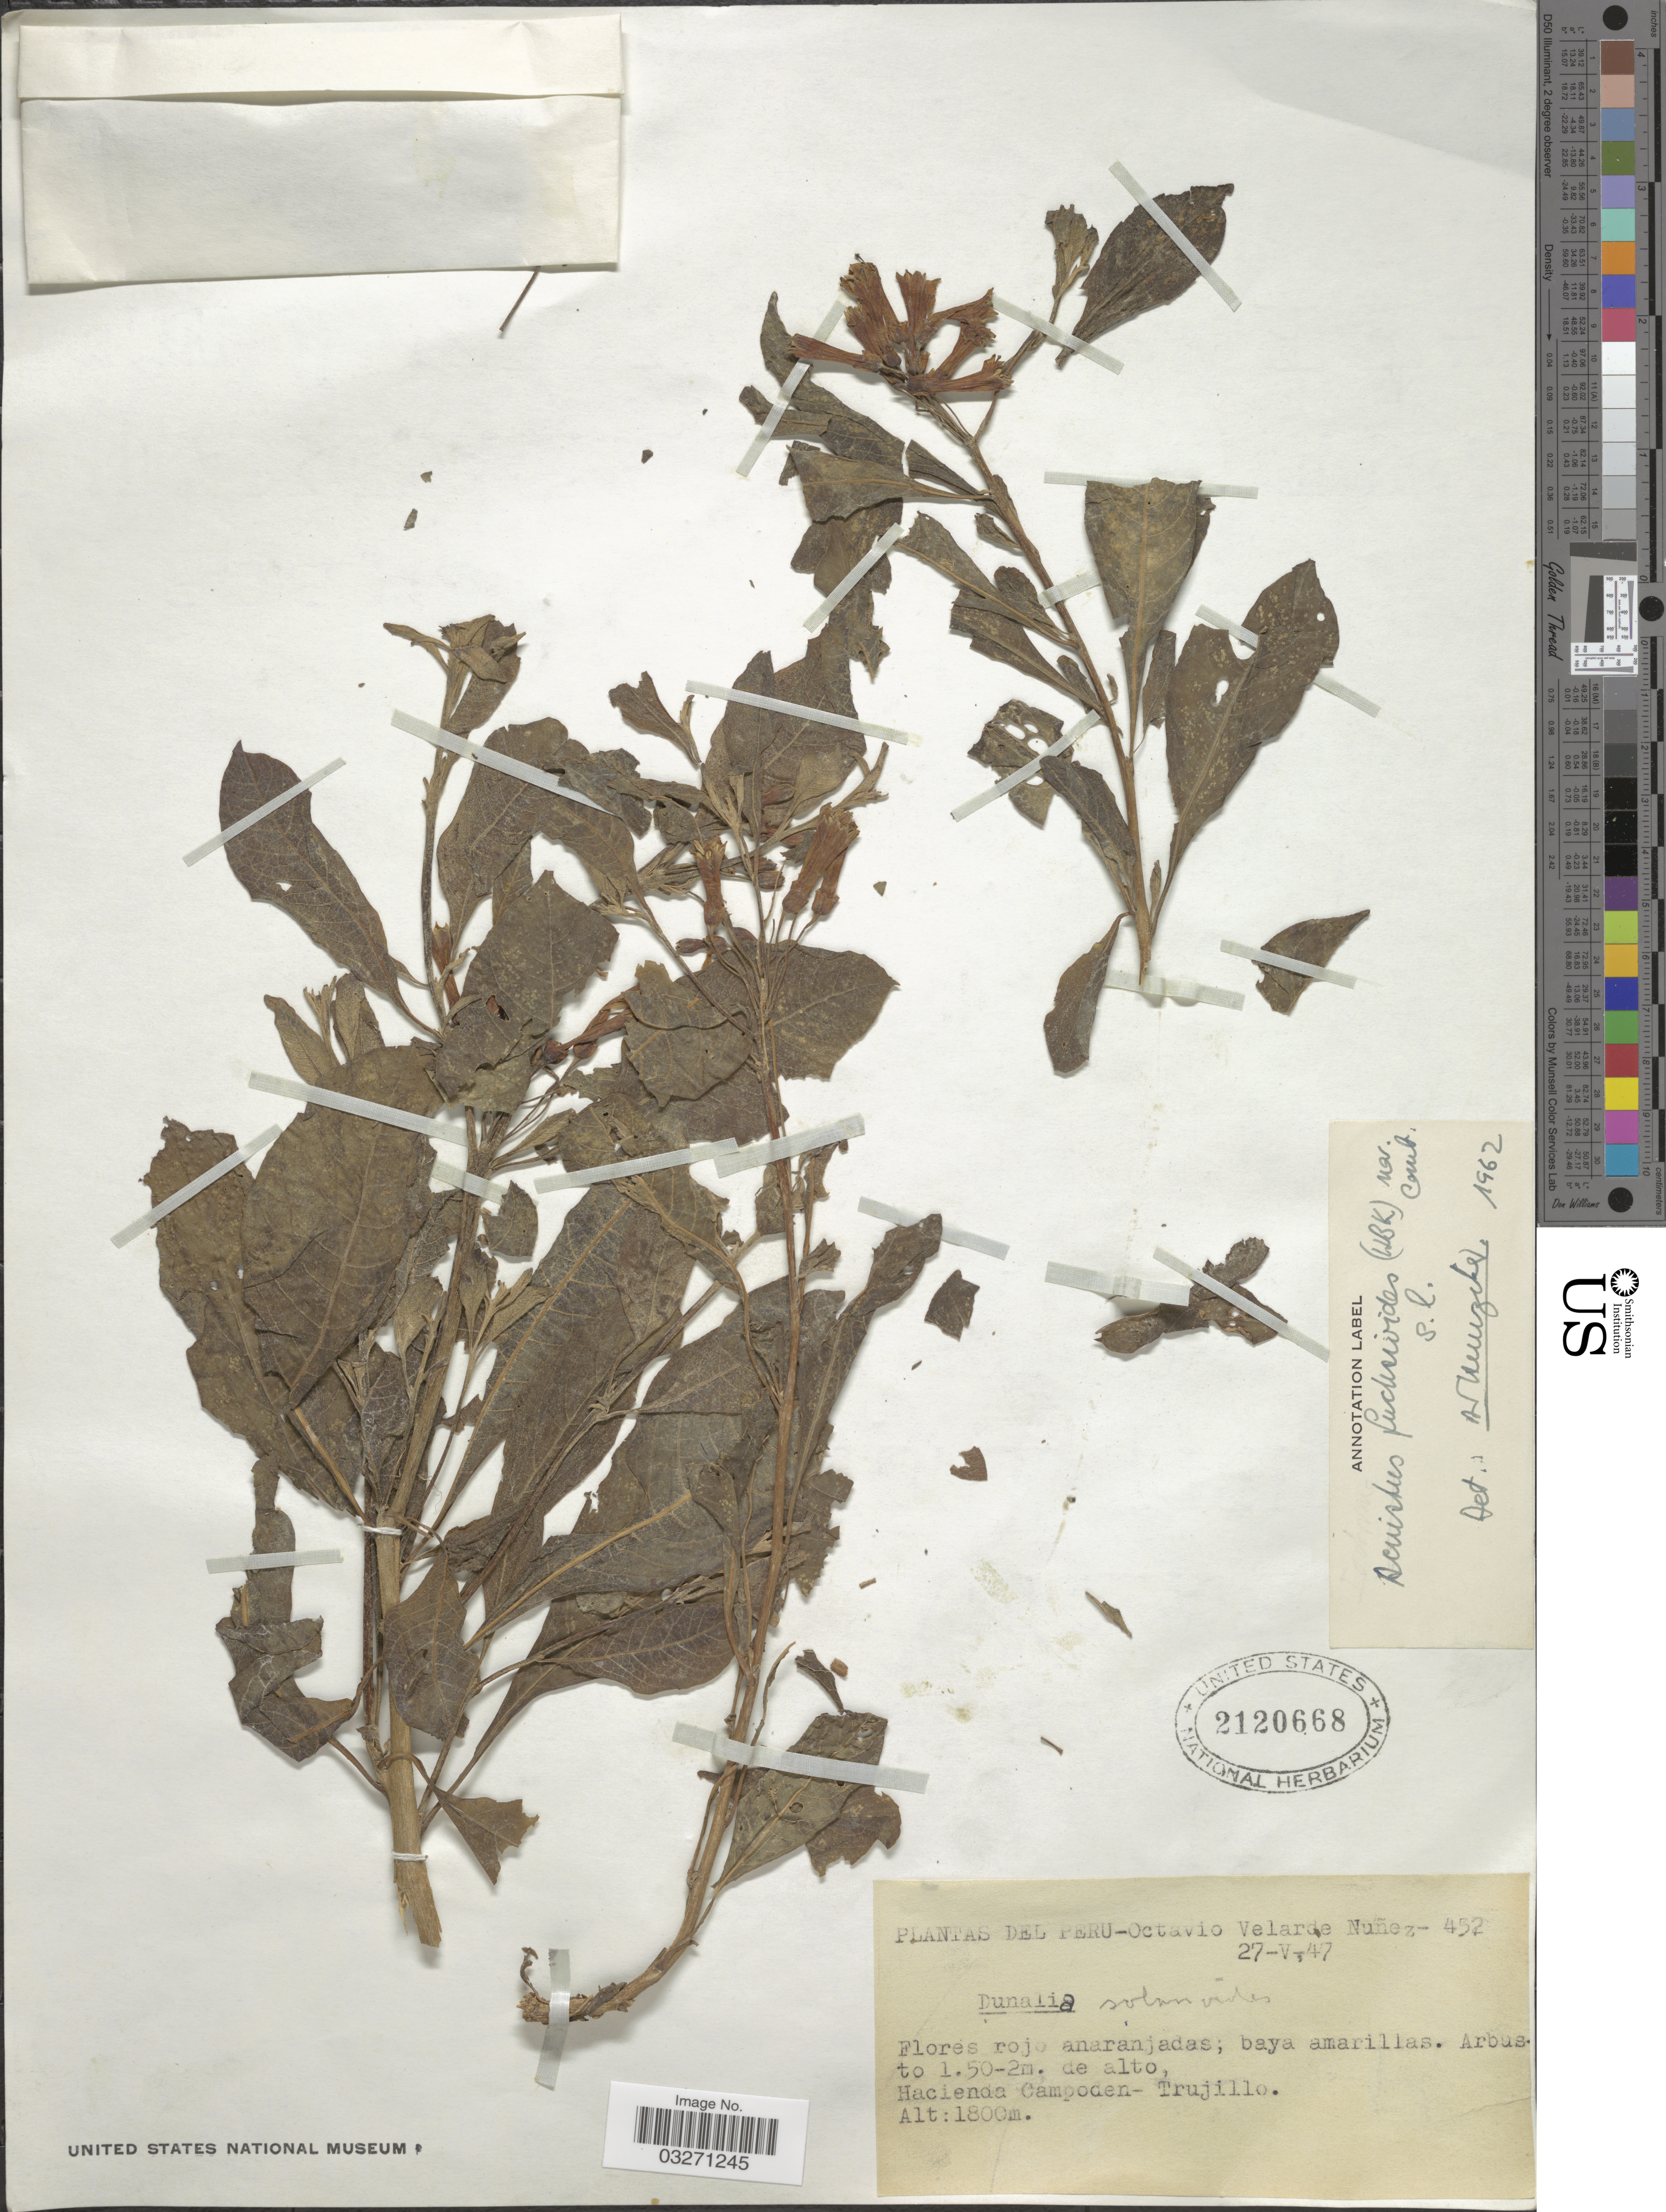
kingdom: Plantae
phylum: Tracheophyta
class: Magnoliopsida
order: Solanales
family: Solanaceae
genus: Iochroma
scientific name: Iochroma fuchsioides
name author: (Bonpl.) Miers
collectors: O. Nuñez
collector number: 452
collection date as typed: Transcribed d/m/y: 27/5/47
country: Peru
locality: Hacienda Campoden-Trujillo.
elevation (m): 1800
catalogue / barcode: US 2120668